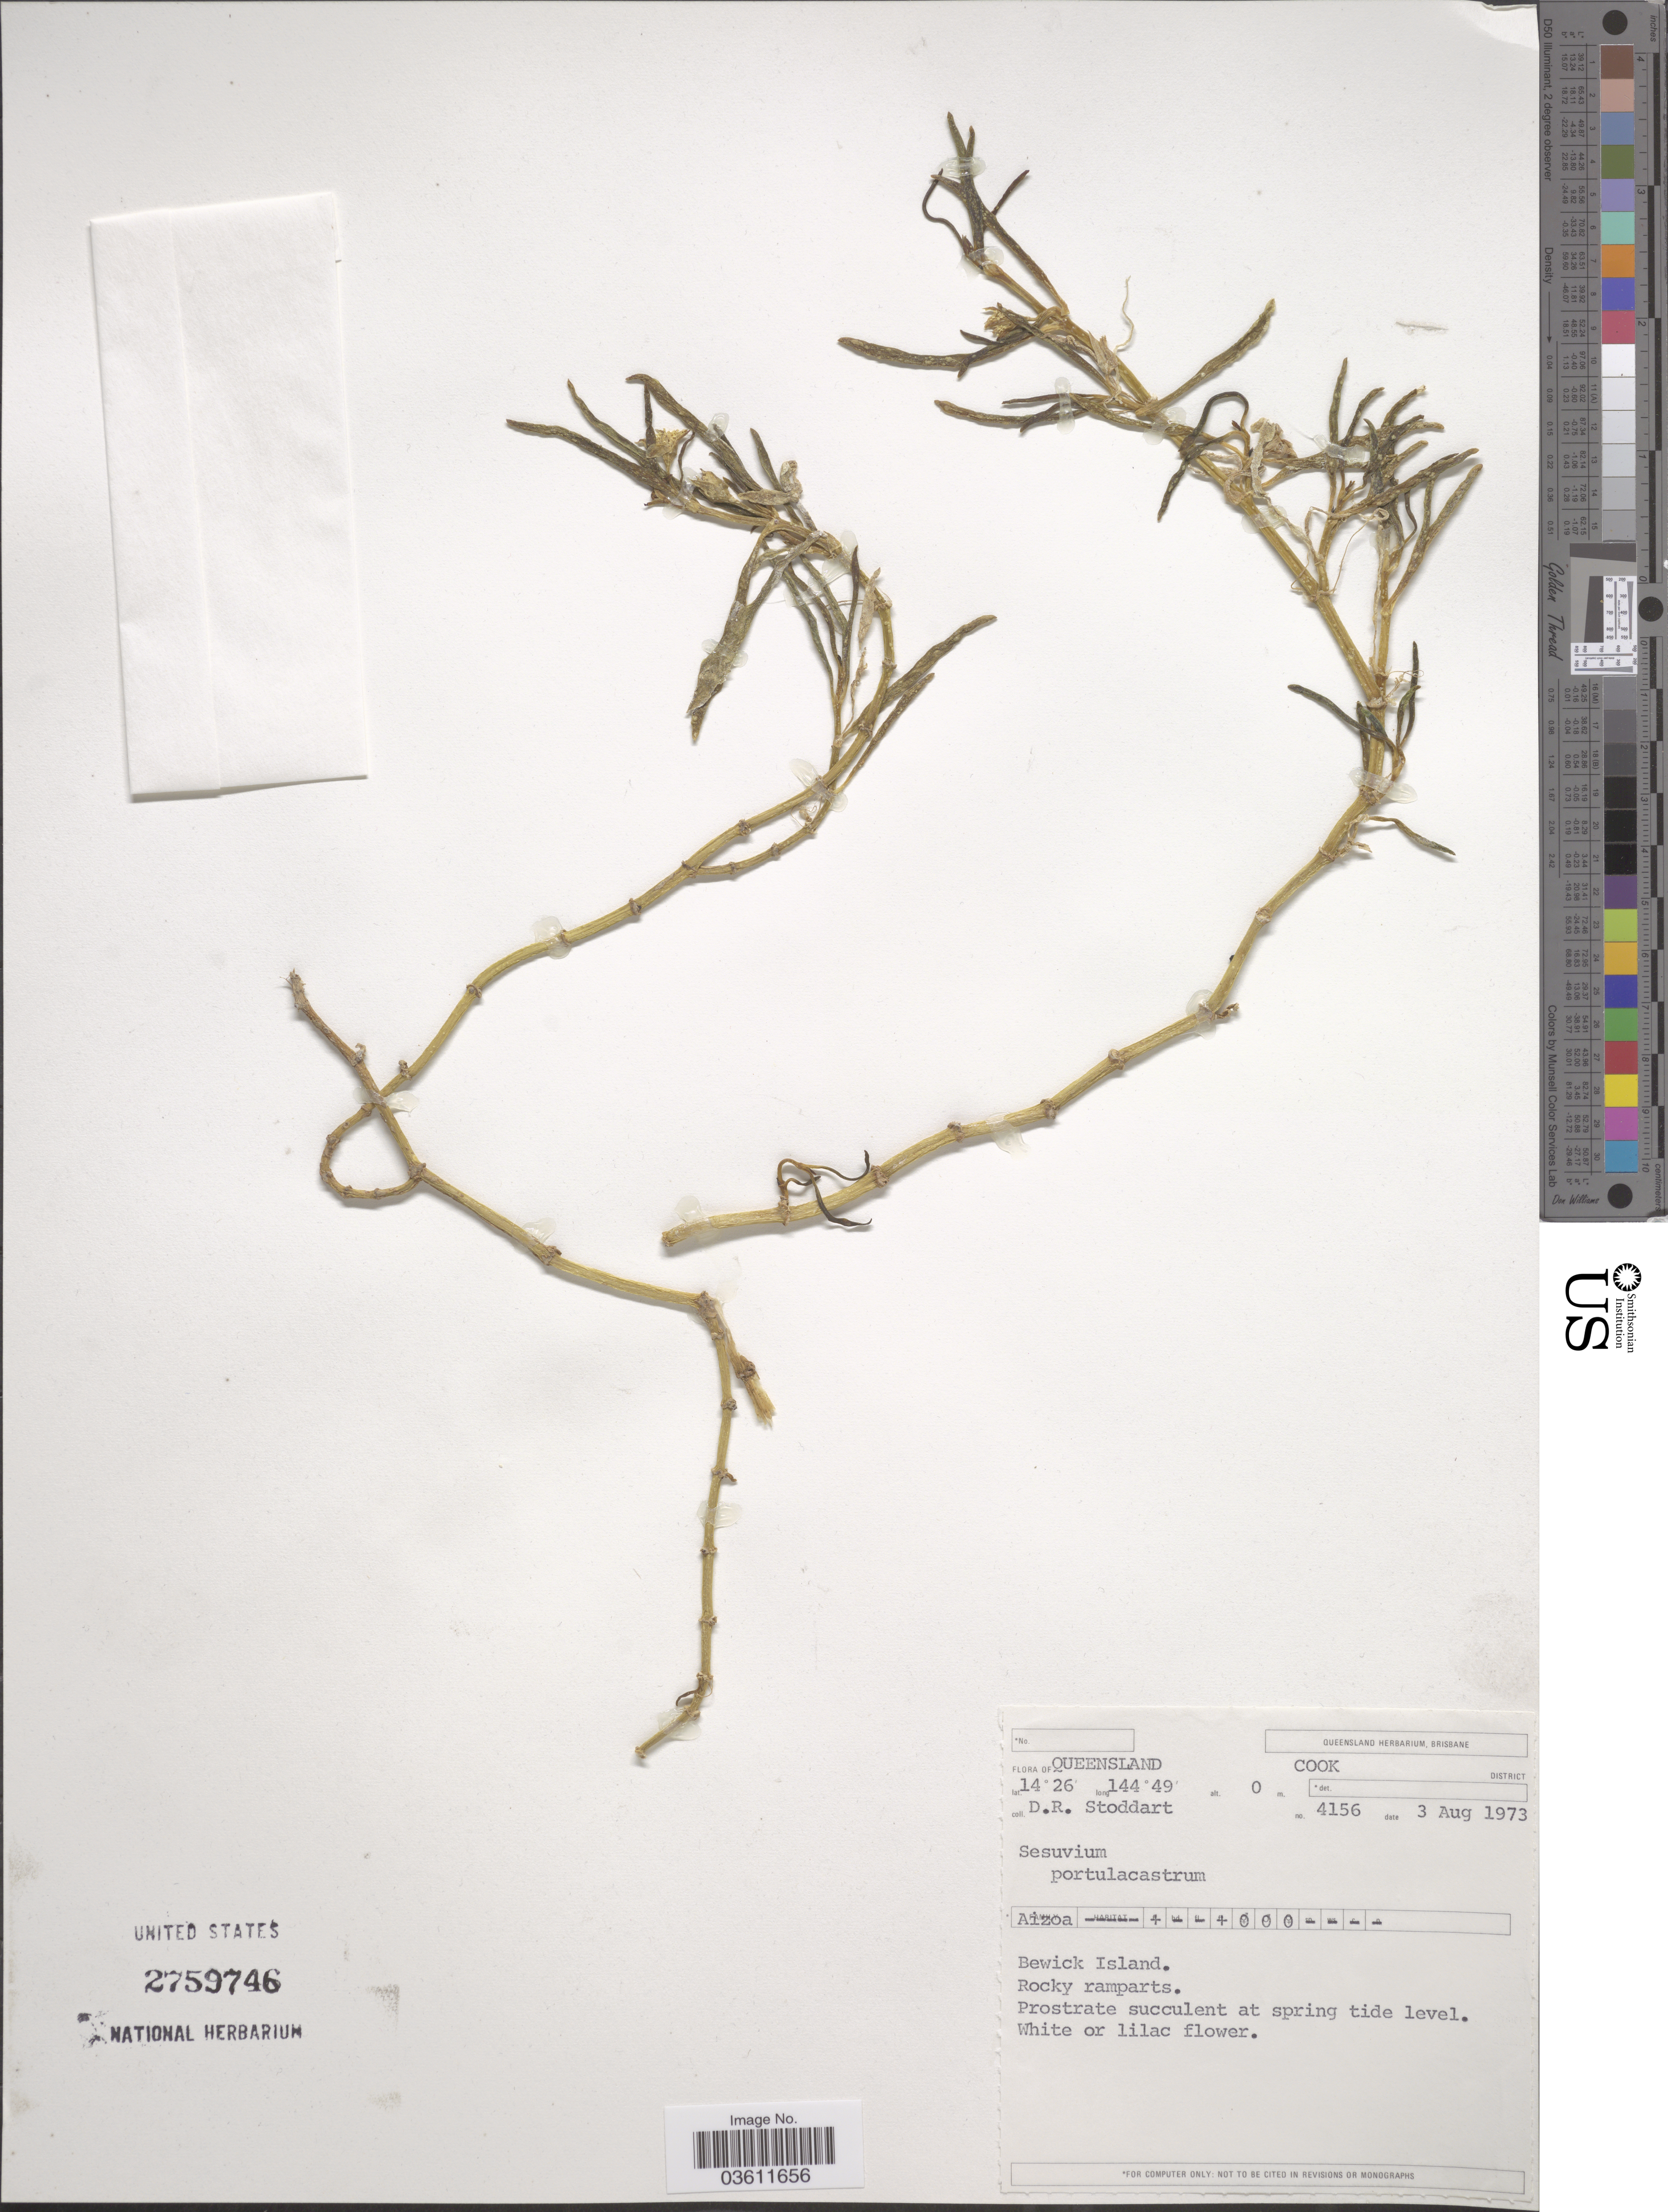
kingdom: Plantae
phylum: Tracheophyta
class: Magnoliopsida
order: Caryophyllales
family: Aizoaceae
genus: Sesuvium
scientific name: Sesuvium portulacastrum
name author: (L.) L.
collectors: D. R. Stoddart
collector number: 4156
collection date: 1973-08-03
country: Australia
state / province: Queensland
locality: Cook District. Bewick Island.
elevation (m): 0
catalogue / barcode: US 2759746